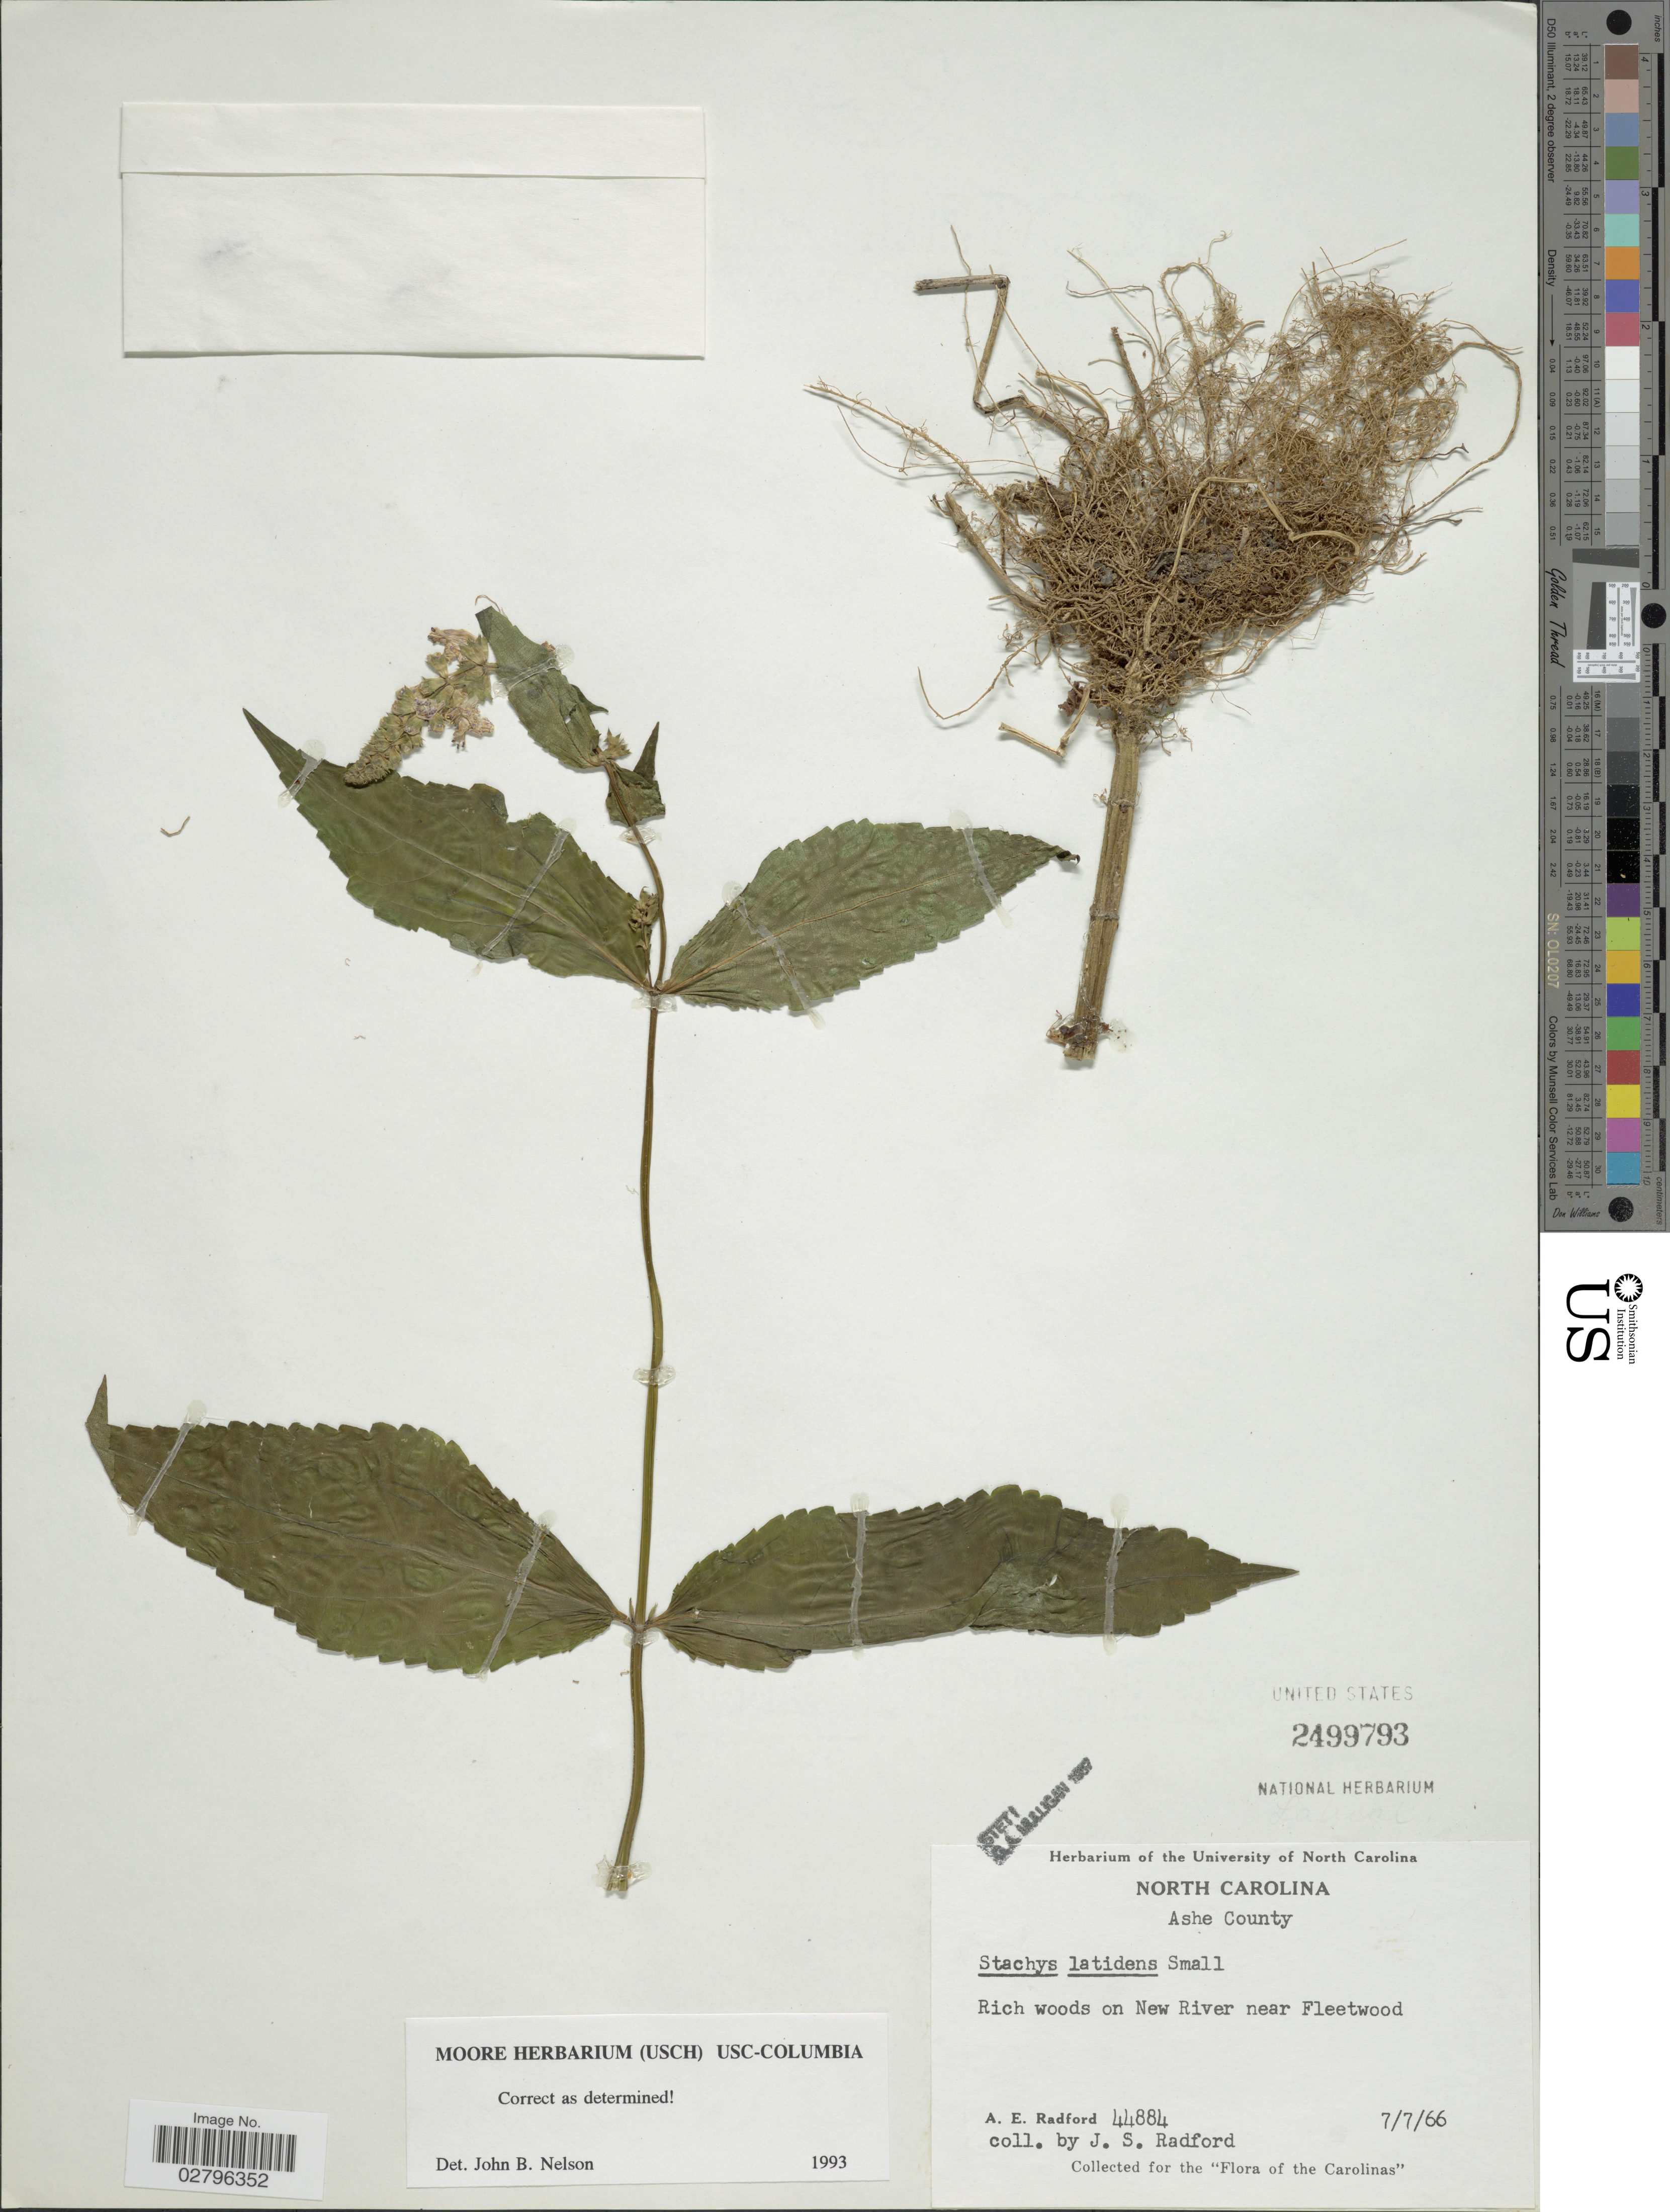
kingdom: Plantae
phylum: Tracheophyta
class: Magnoliopsida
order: Lamiales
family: Lamiaceae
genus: Stachys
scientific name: Stachys latidens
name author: Small in Britton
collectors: A. E. Radford & J. S. Radford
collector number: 44884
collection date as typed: Transcribed d/m/y: 7/7/66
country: United States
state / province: North Carolina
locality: Ashe County. Rich woods on New River near Fleetwood.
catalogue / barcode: US 2499793